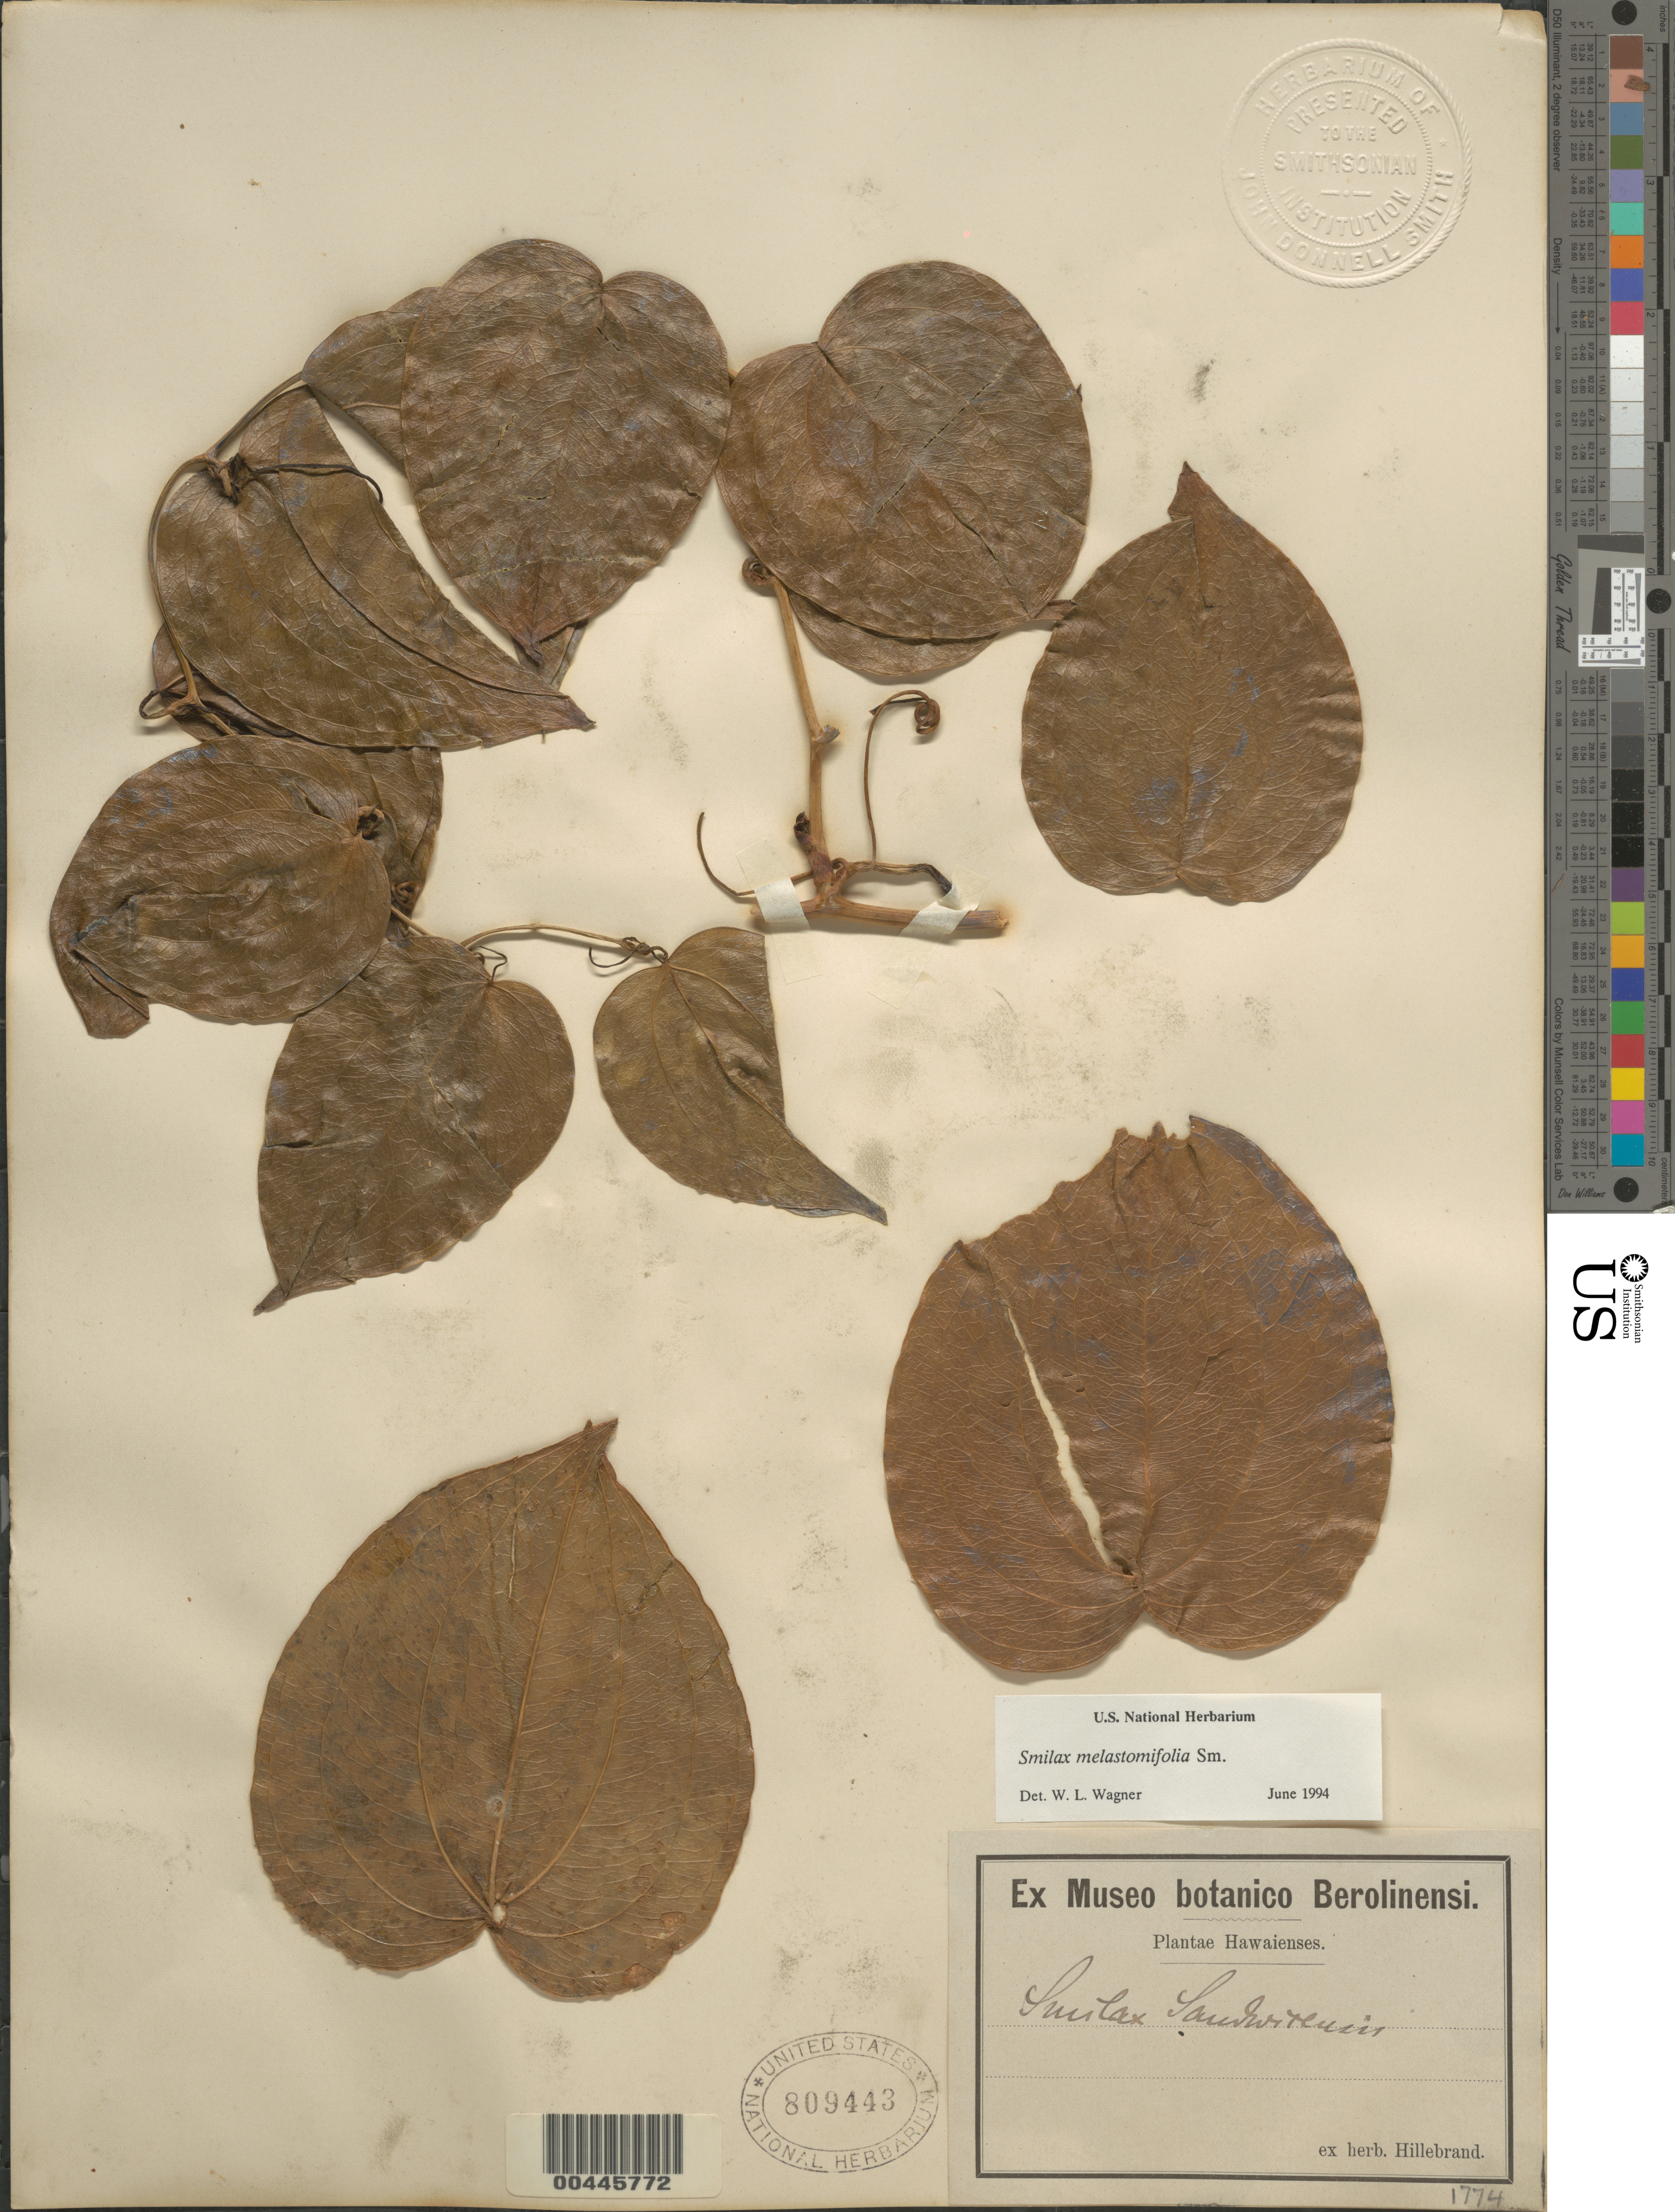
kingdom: Plantae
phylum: Tracheophyta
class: Liliopsida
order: Liliales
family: Smilacaceae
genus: Smilax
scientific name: Smilax melastomifolia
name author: Sm.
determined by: Wagner, W. L., (BOT), Smithsonian Institution - National Museum of Natural History (UNITED STATES)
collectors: W. Hillebrand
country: United States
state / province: Hawaii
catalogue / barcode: US 809443